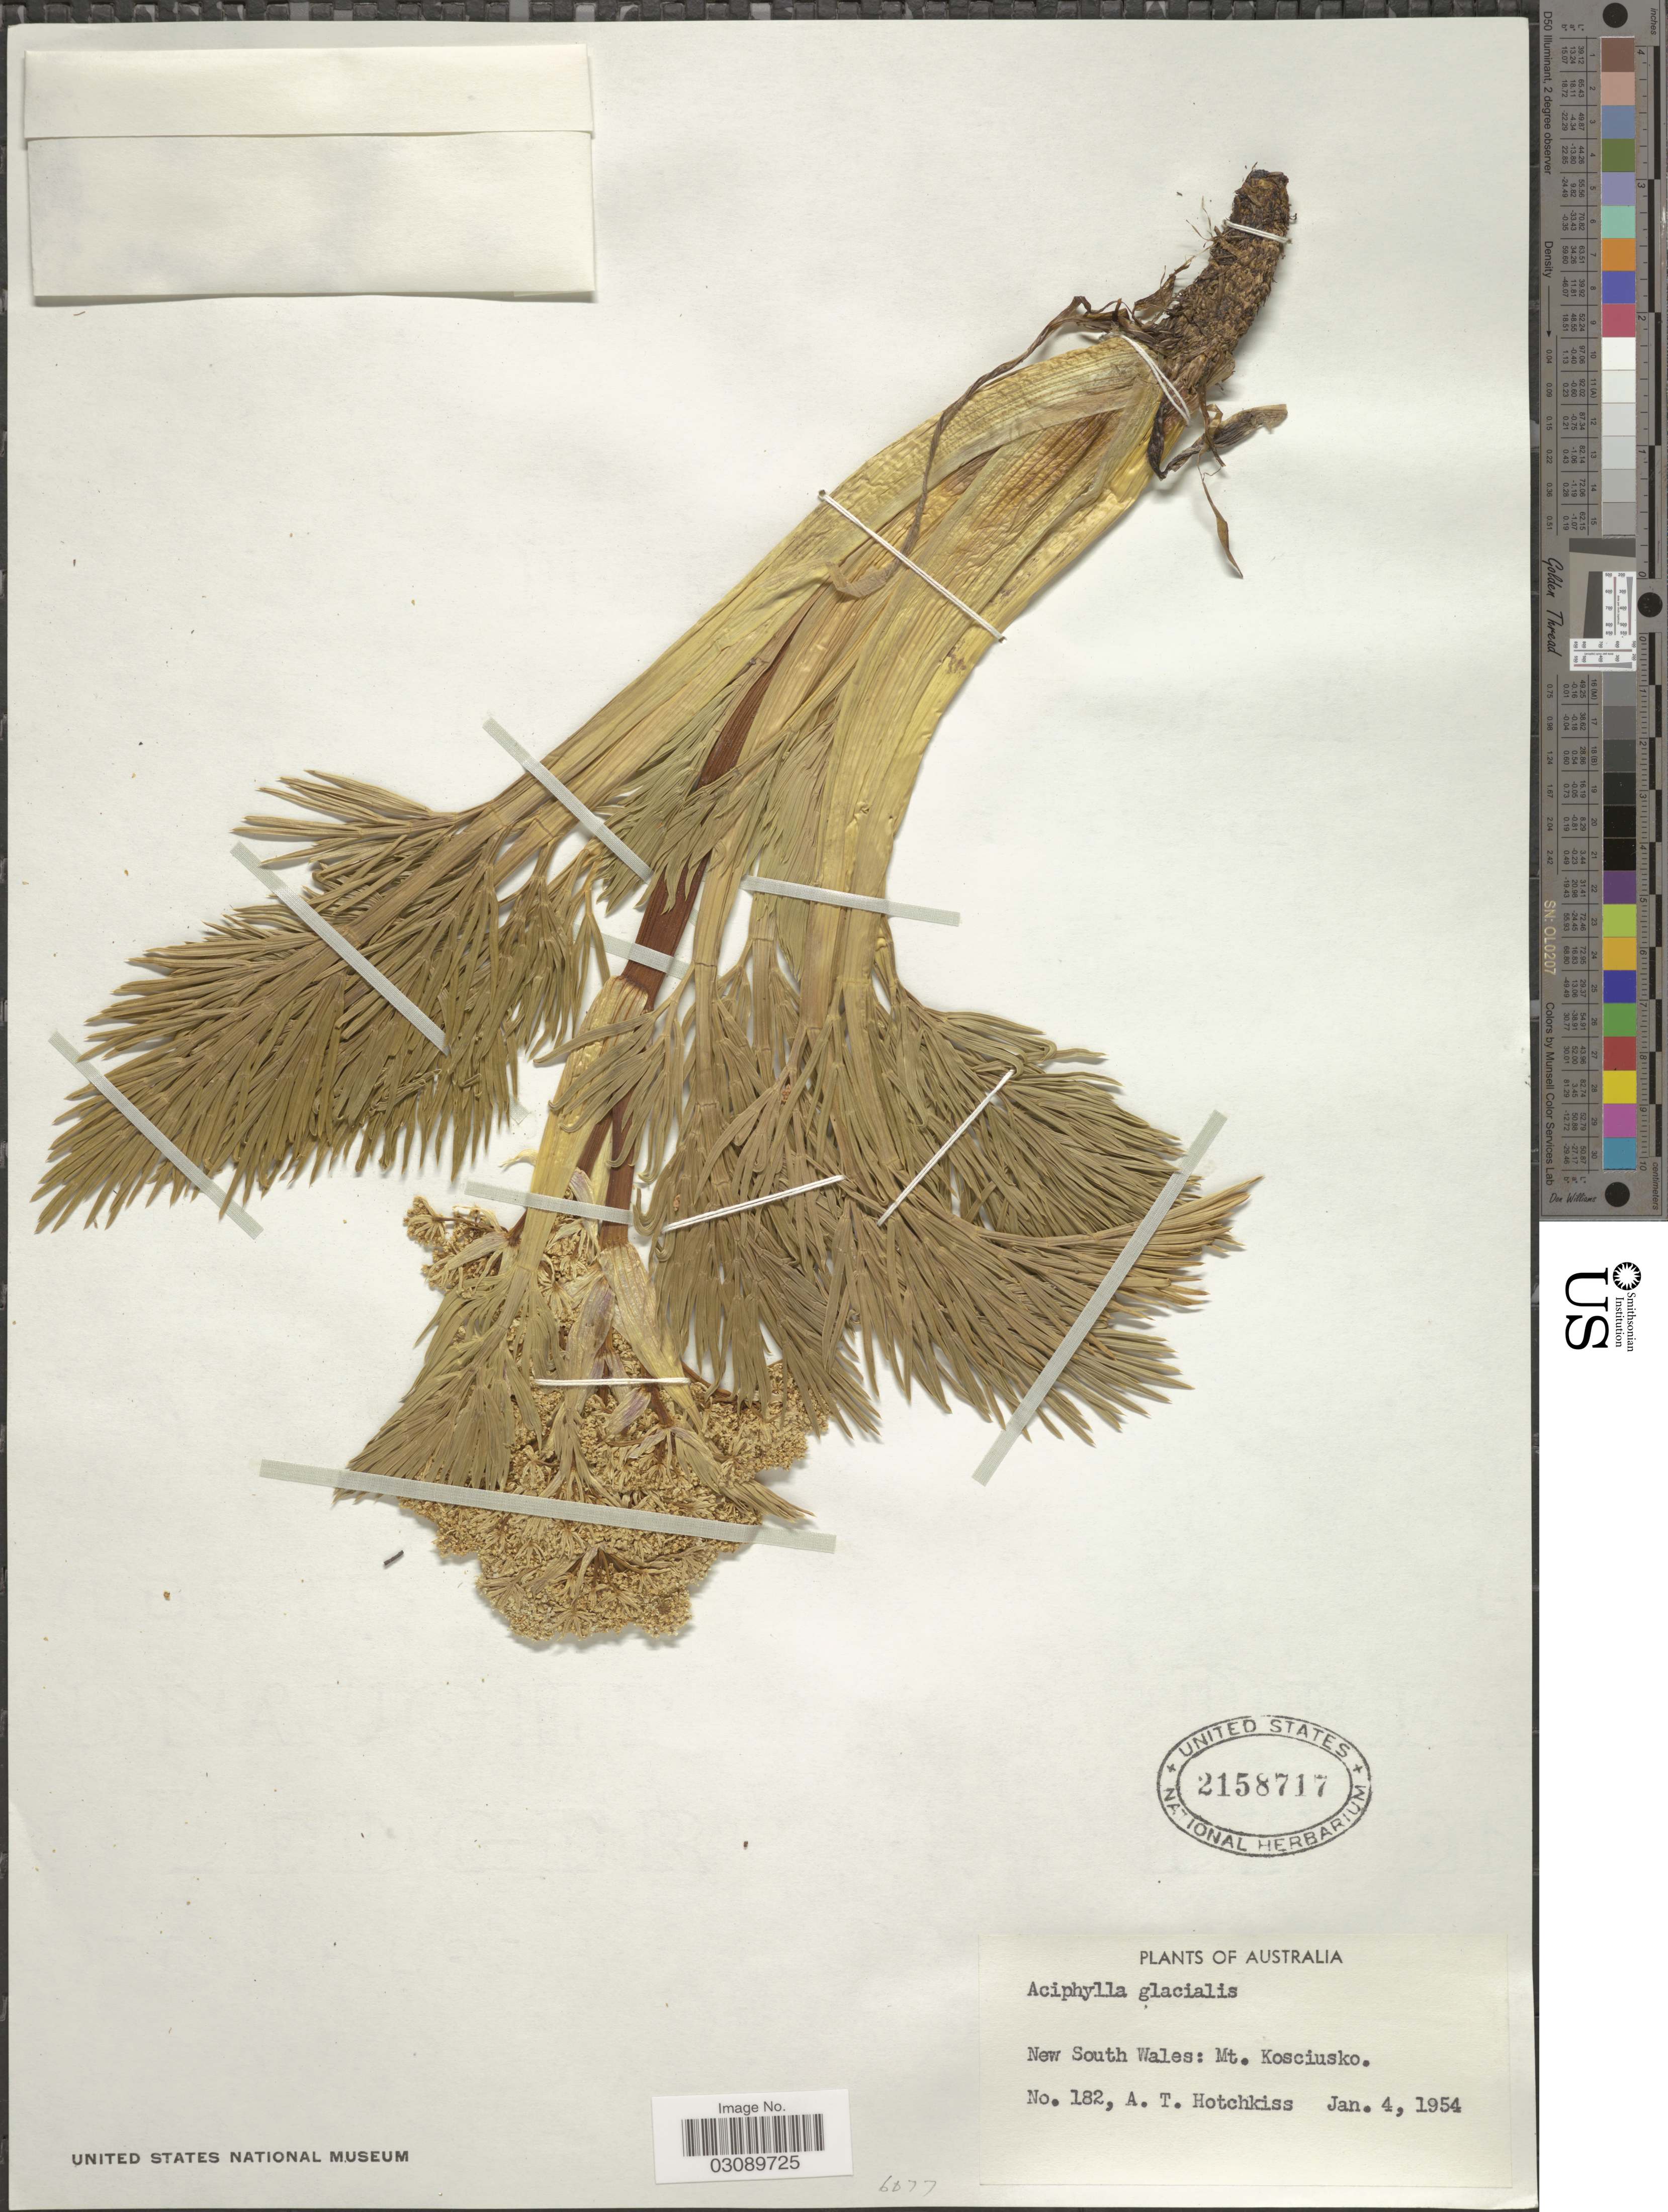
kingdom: Plantae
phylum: Tracheophyta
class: Magnoliopsida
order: Apiales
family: Apiaceae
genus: Aciphylla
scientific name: Aciphylla glacialis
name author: (F. Muell.) Benth.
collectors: A. Hotchkiss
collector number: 182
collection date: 1954-01-04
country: Australia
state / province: New South Wales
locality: Mt Kosciusko.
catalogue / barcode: US 2158717